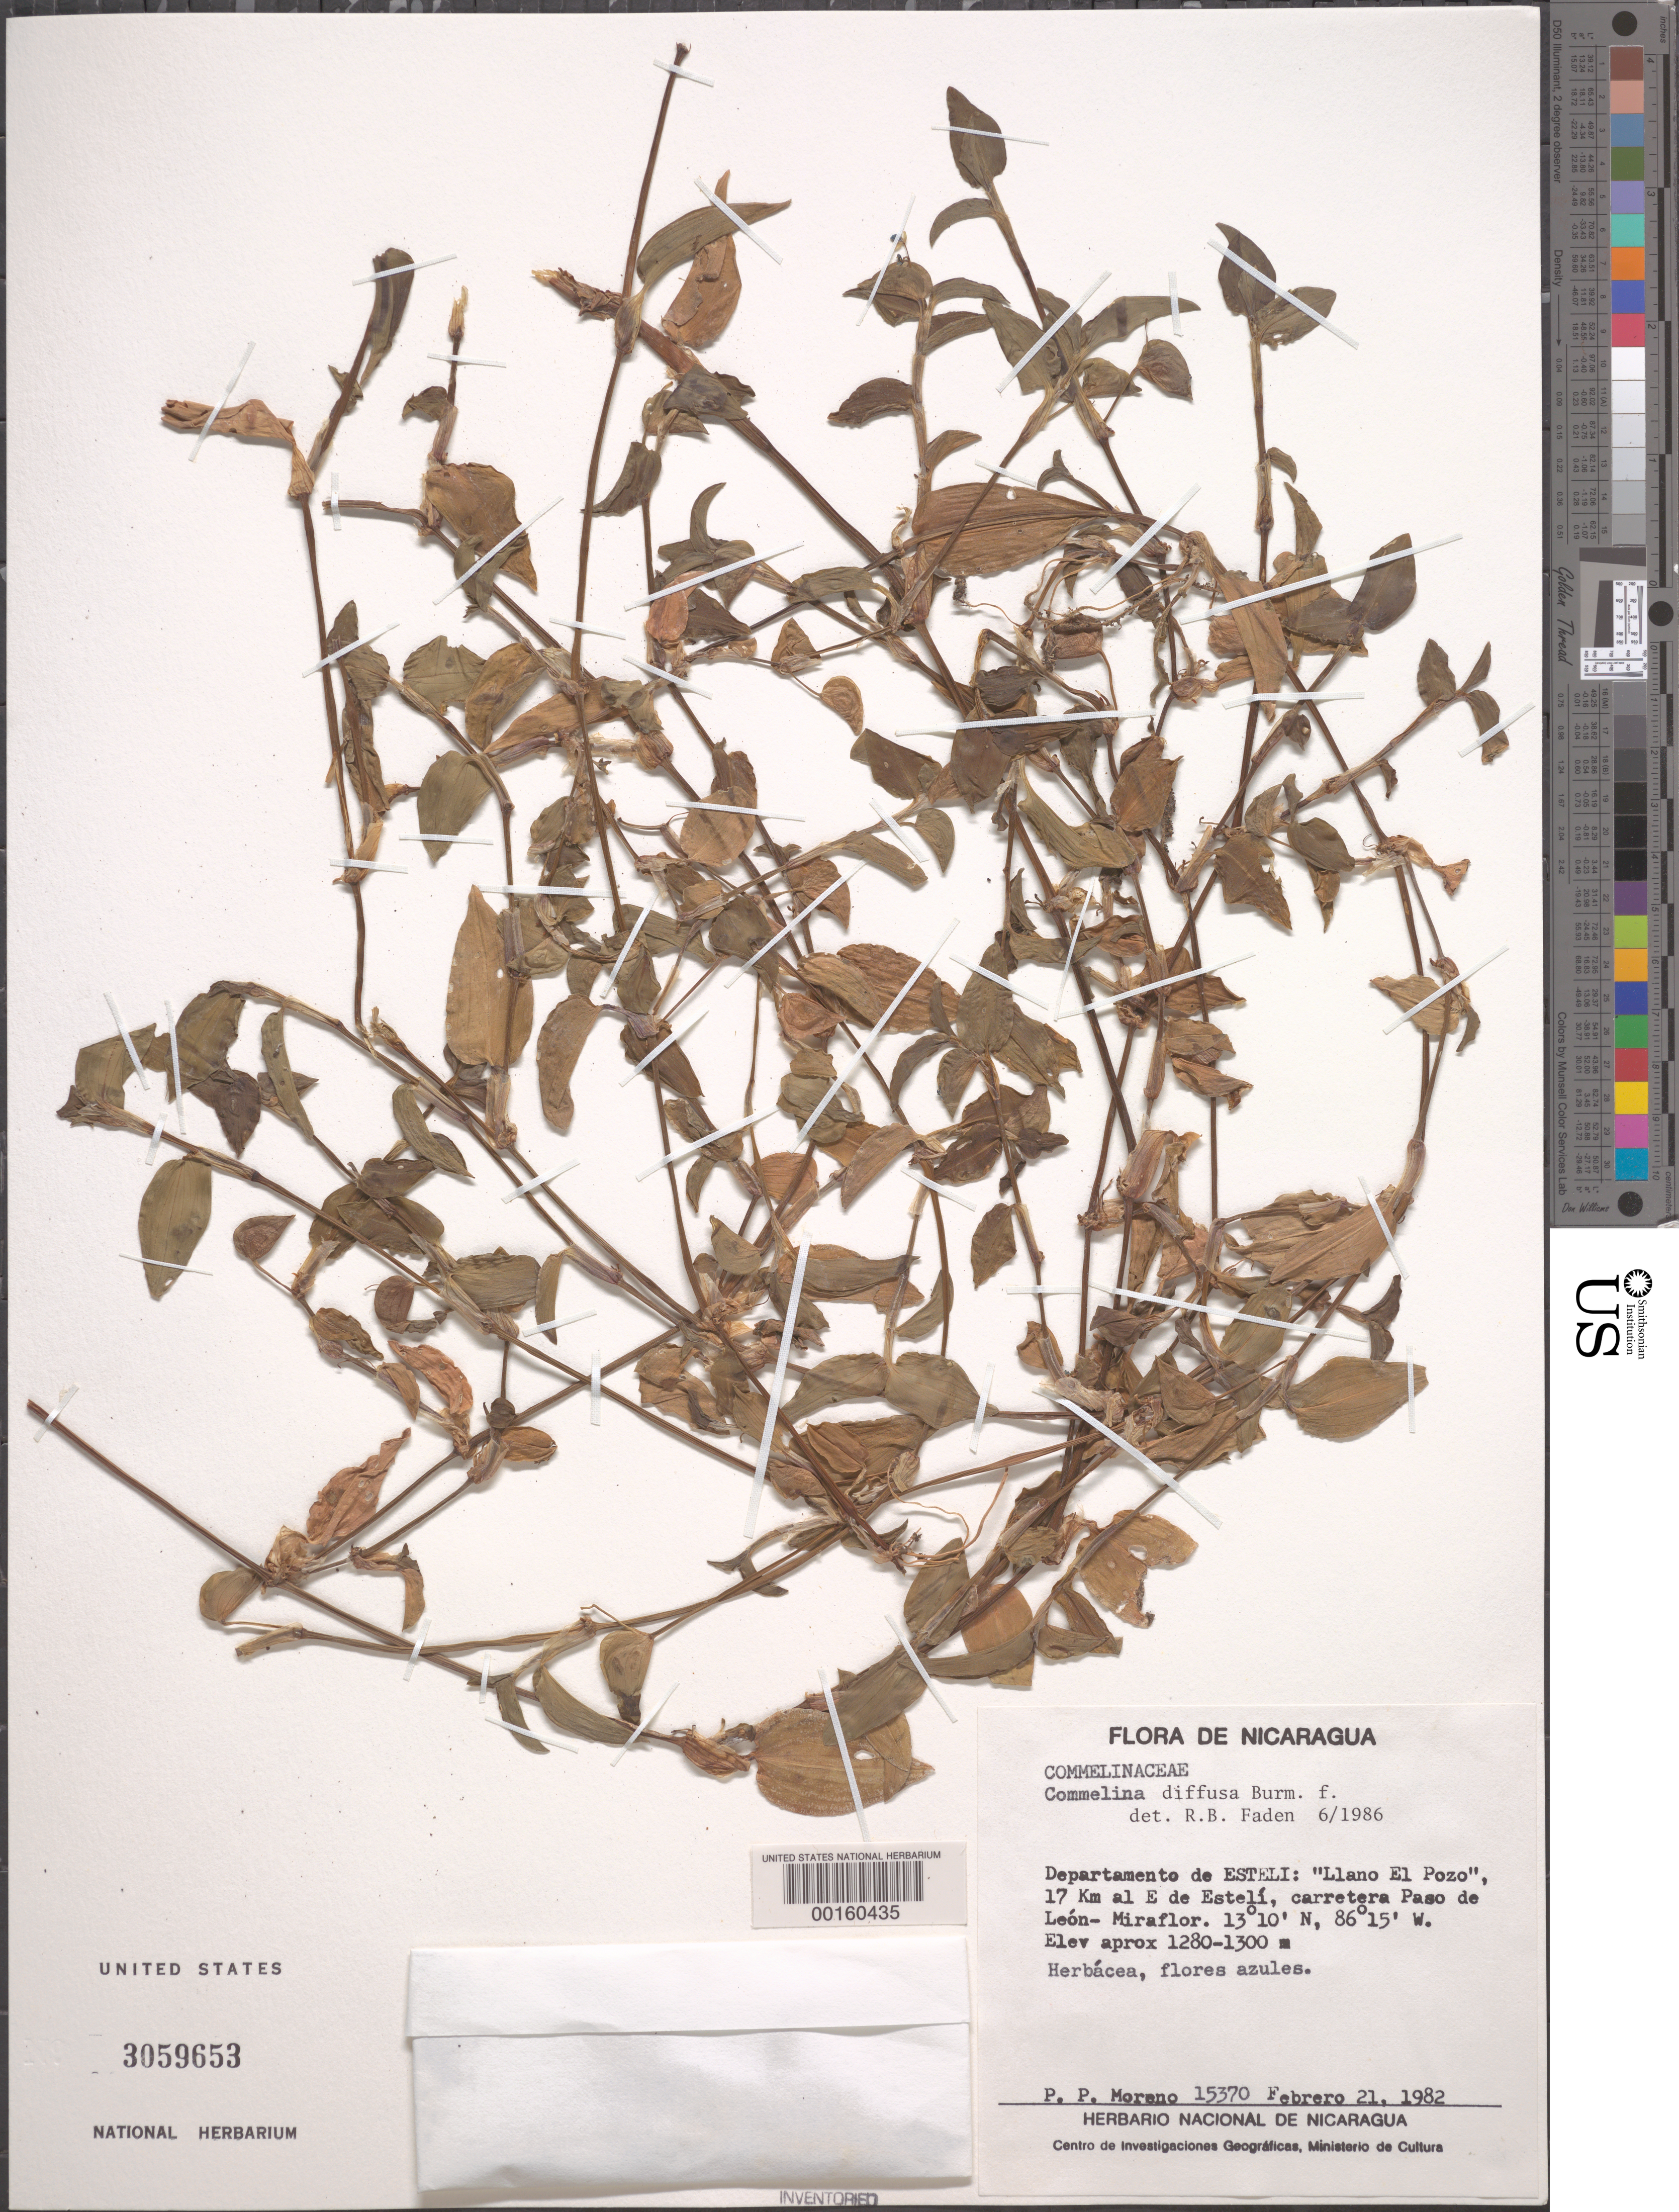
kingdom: Plantae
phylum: Tracheophyta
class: Liliopsida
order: Commelinales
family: Commelinaceae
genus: Commelina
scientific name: Commelina diffusa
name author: Burm. f.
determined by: Faden, Robert B., (US), Smithsonian Institution - National Museum of Natural History (UNITED STATES)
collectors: P. Moreno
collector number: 15370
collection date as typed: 21 Feb 1982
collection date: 1982-02-21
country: Nicaragua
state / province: Estelí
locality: E of esteli, "llano el pozo"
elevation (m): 1280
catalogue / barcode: US 3059653